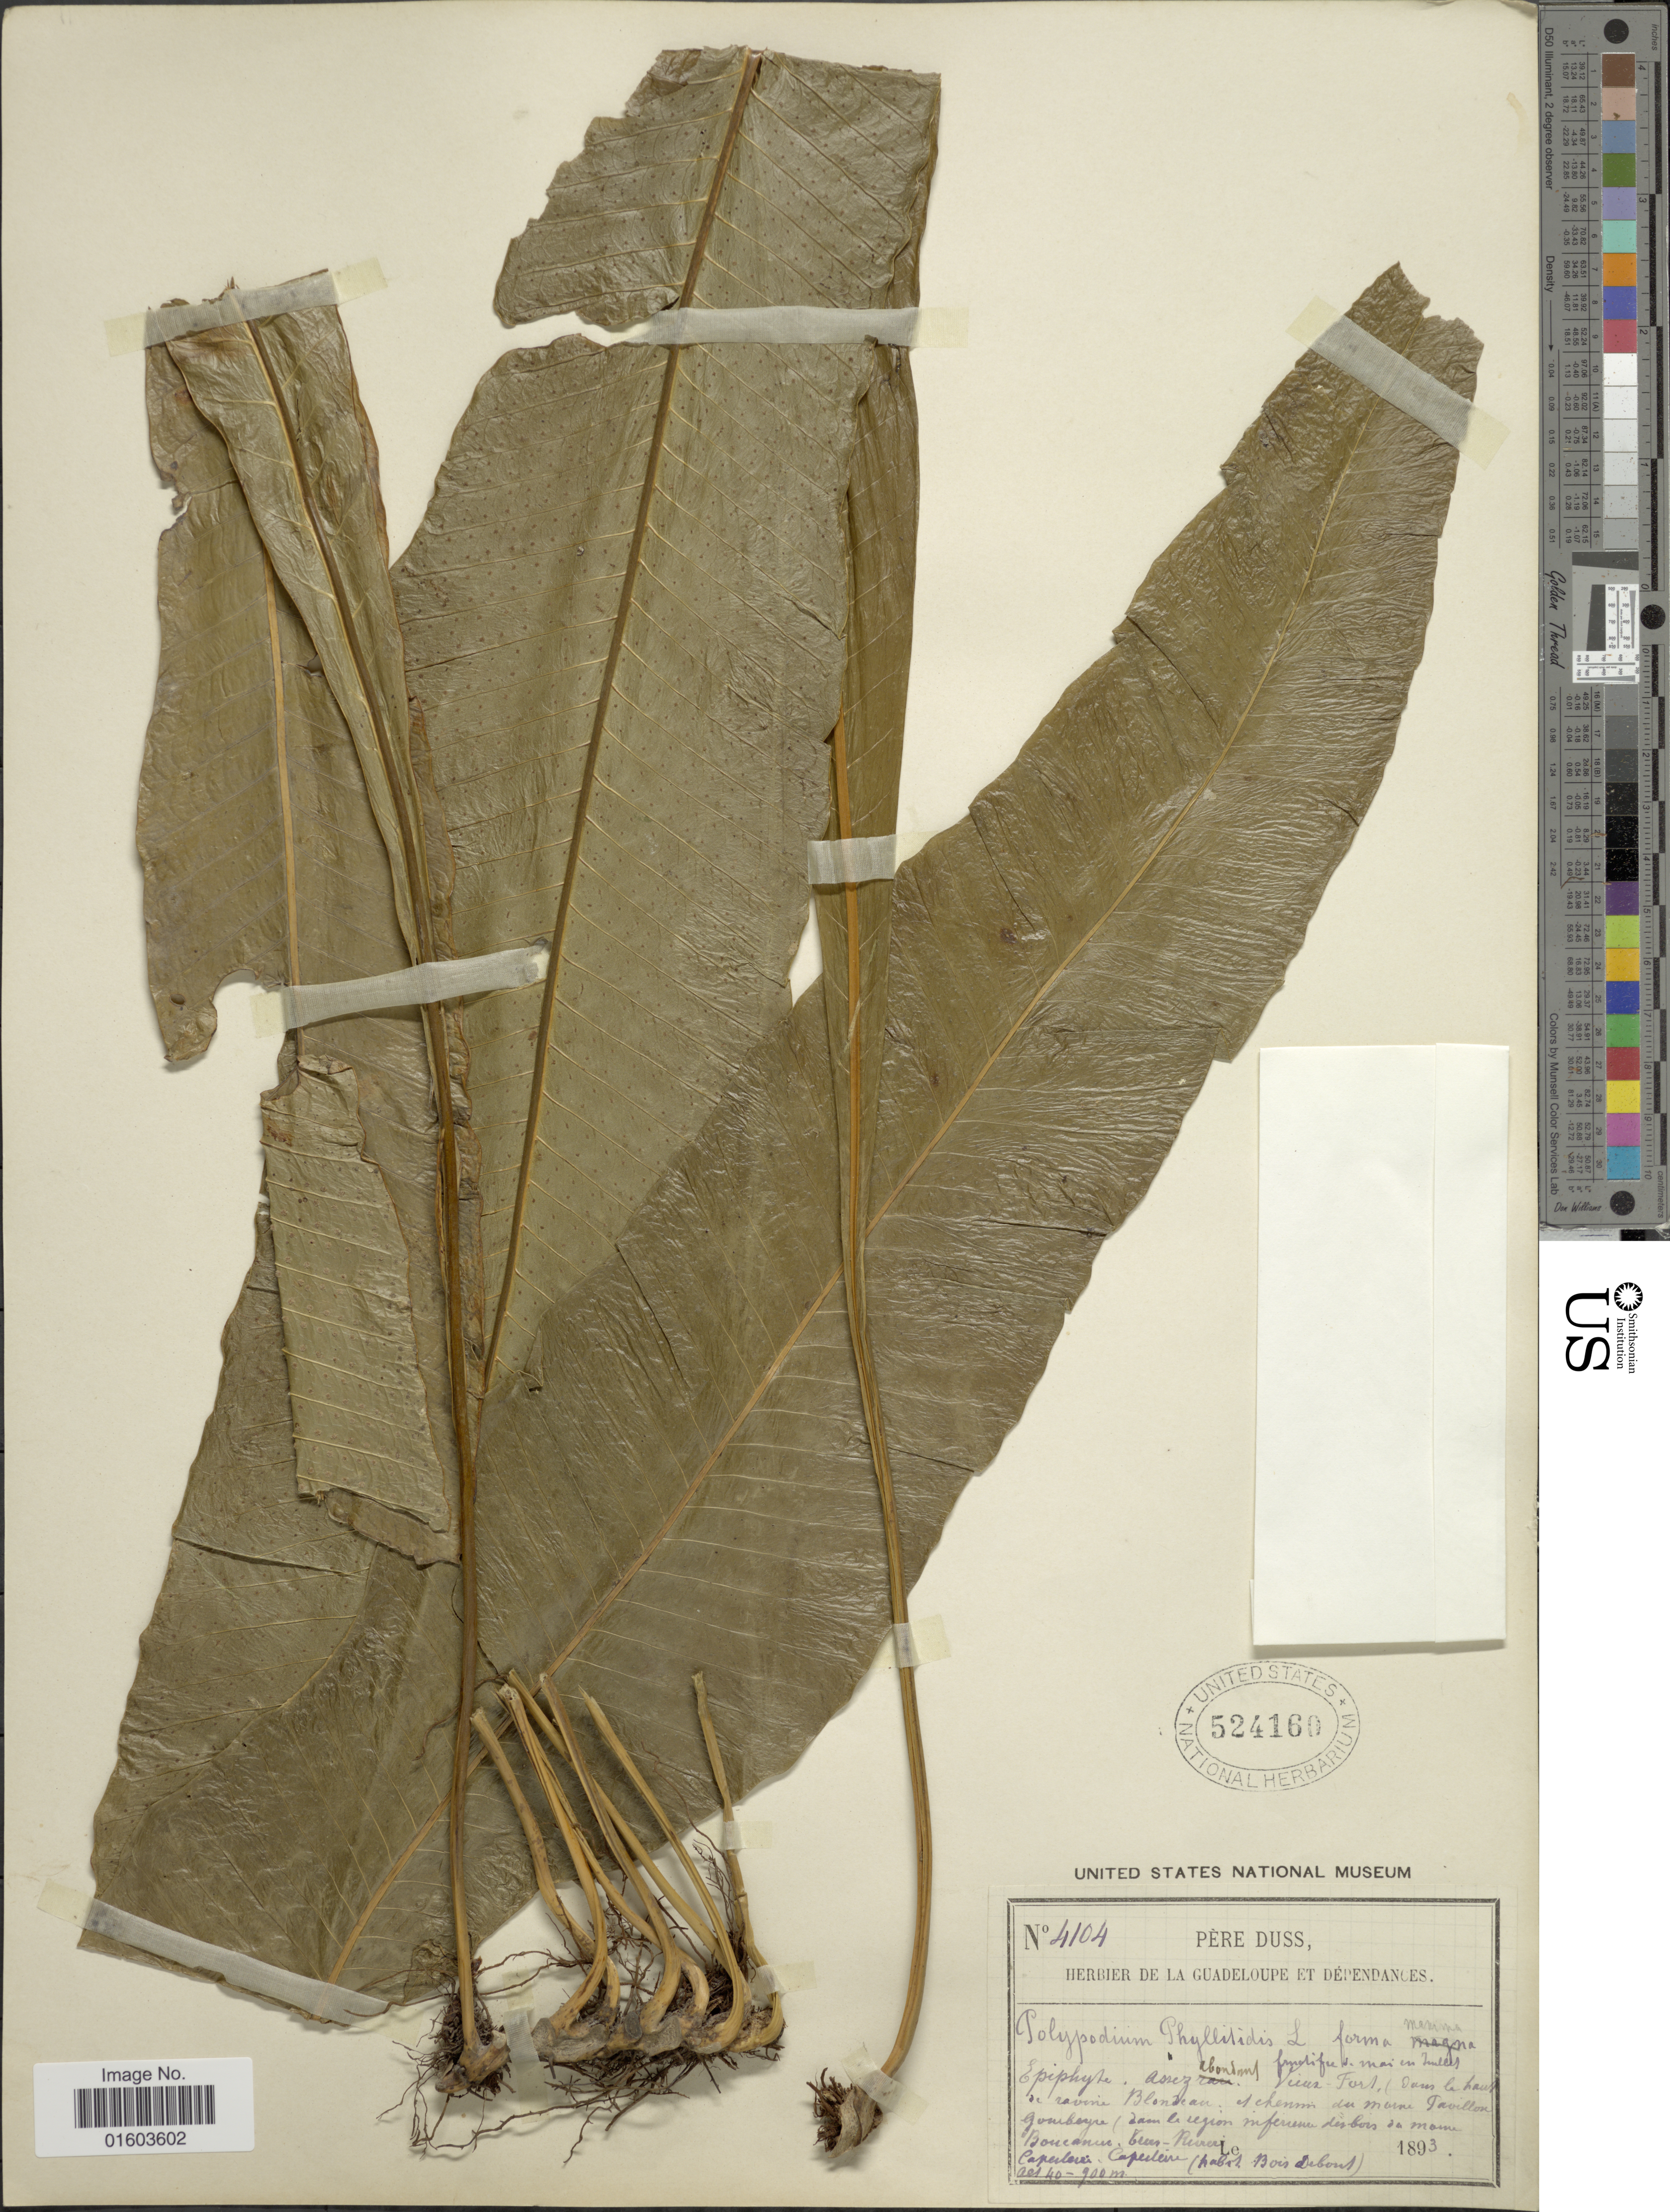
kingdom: Plantae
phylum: Tracheophyta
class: Polypodiopsida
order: Polypodiales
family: Polypodiaceae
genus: Campyloneurum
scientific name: Campyloneurum latum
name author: T. Moore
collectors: Père Duss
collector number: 4104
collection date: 1893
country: Guadeloupe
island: Leeward Is.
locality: Vieux-Fort dans la haut de ravine Blondeau. el chemin du morne Pavillon, Gourbeyre dans le region inférieure des bois da Morne Boucanier, Trois-Rivier.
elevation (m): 40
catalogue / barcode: US 524160